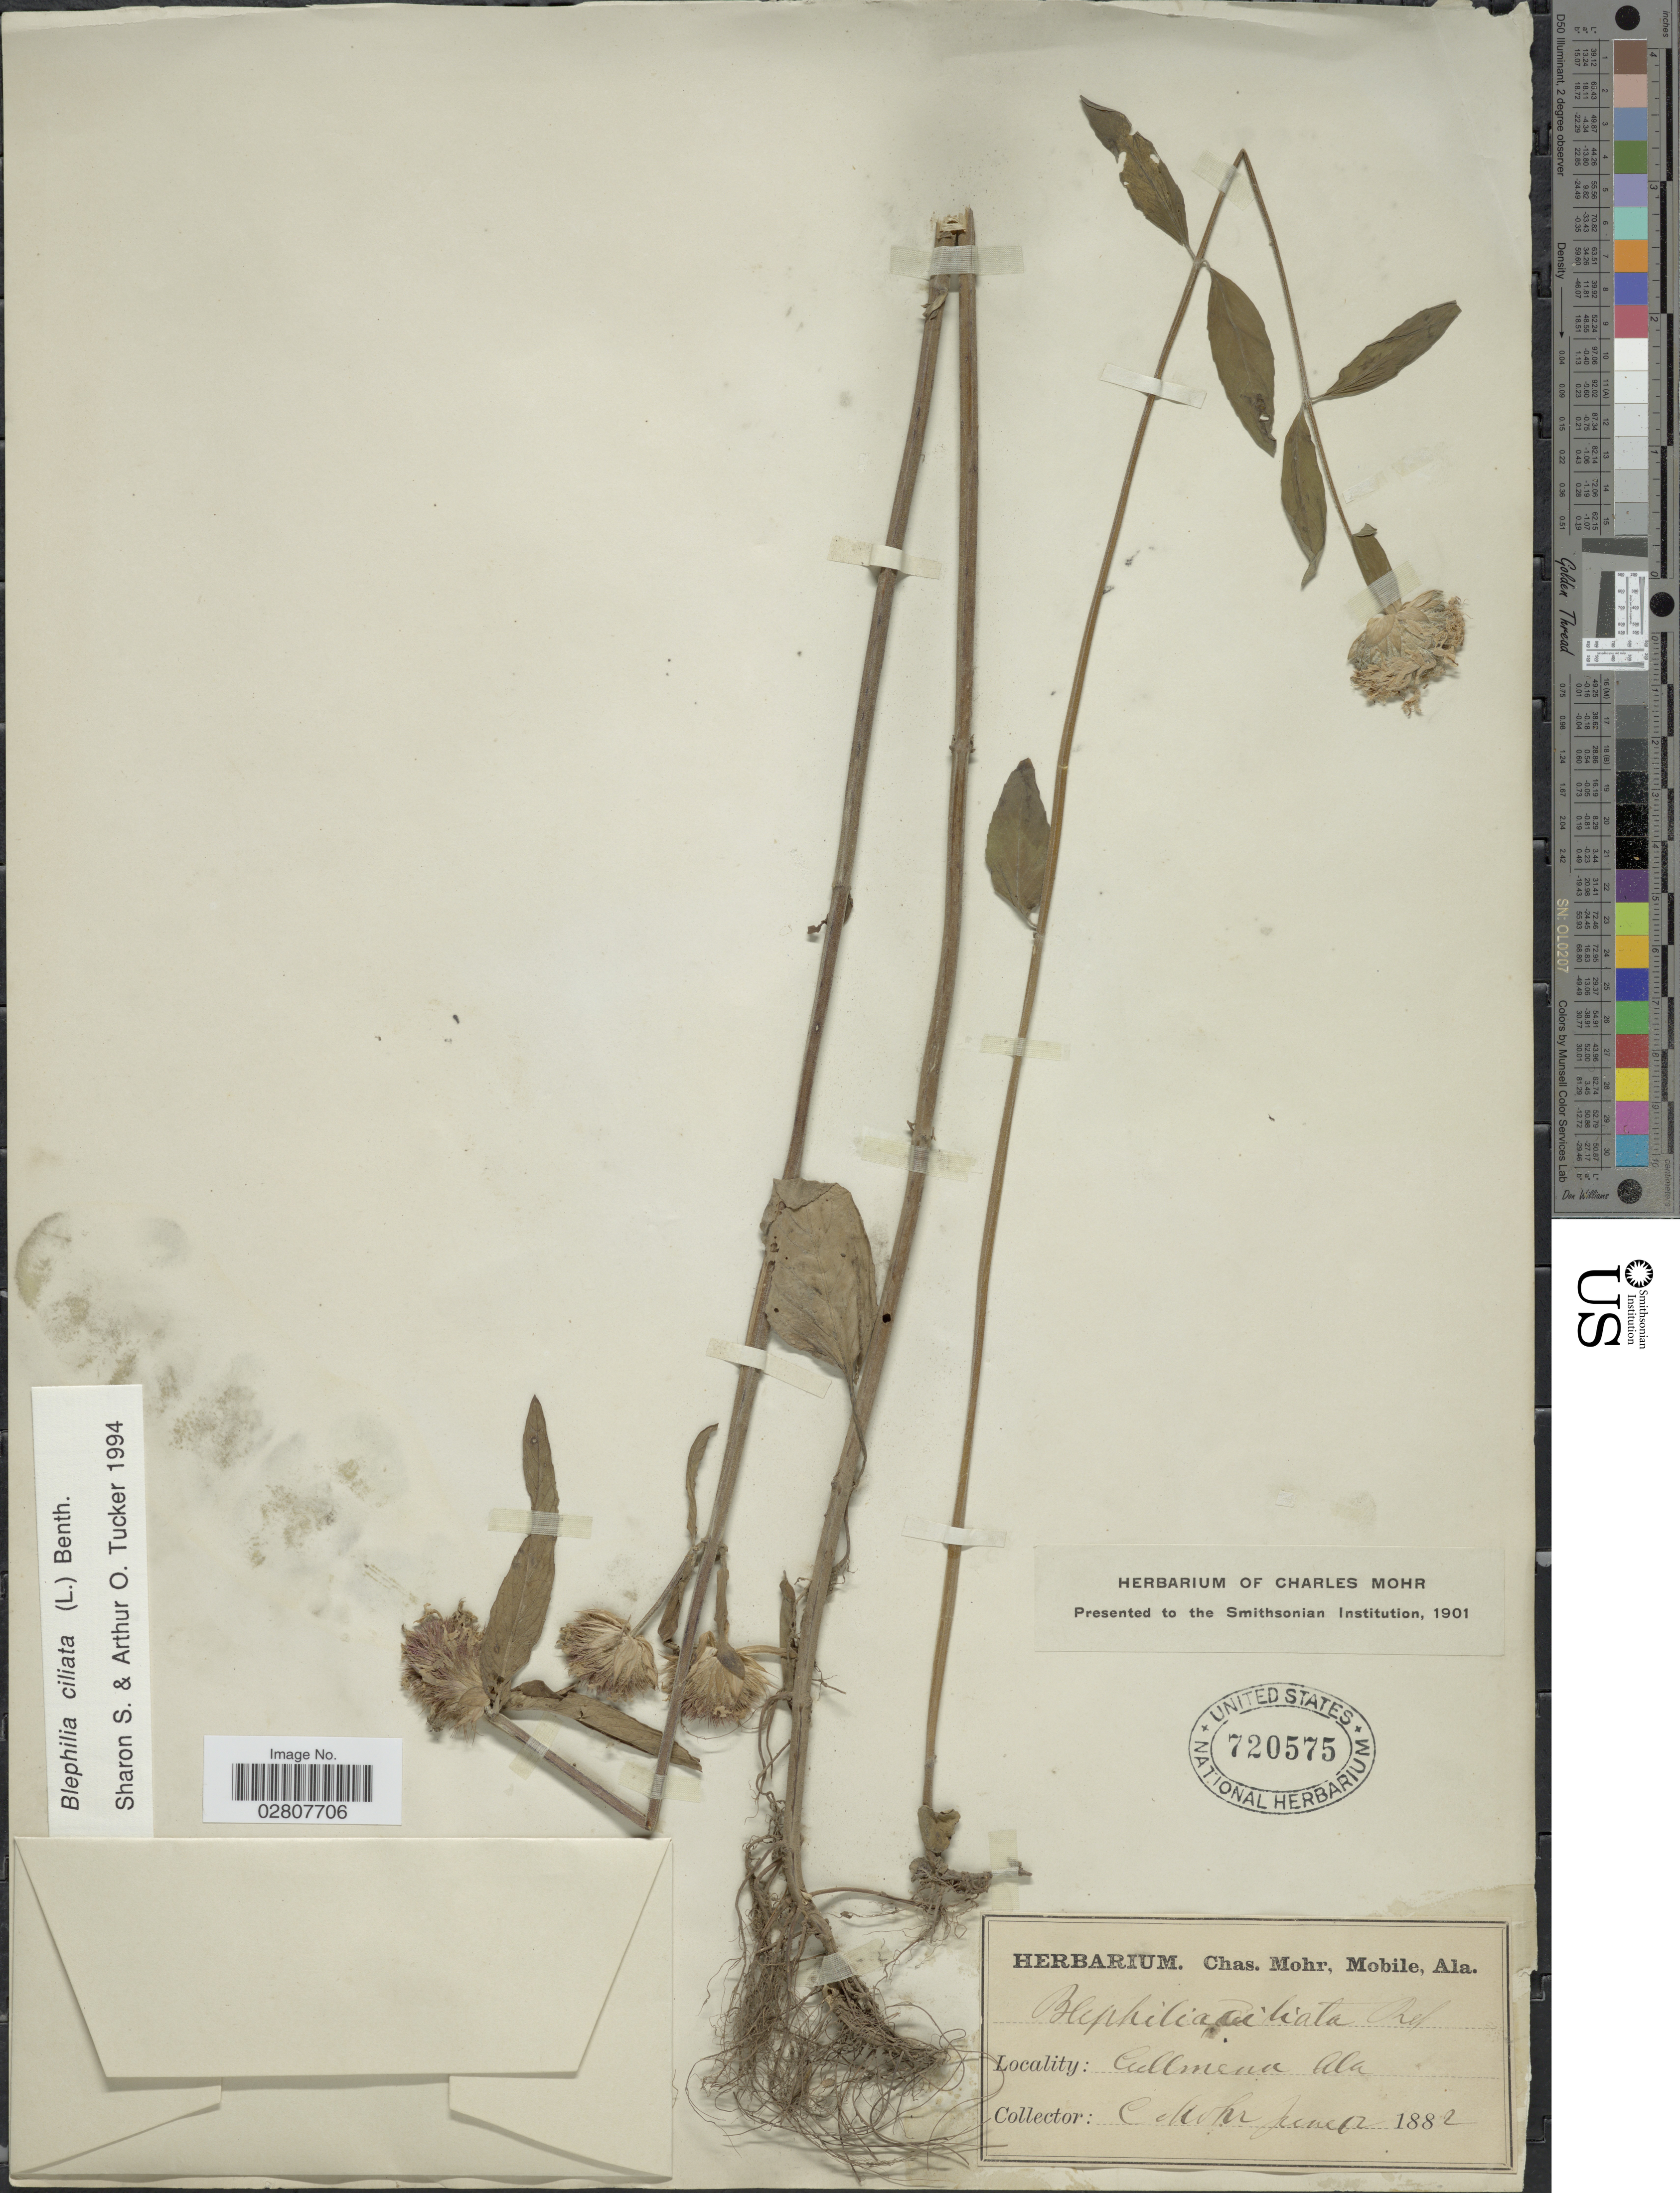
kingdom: Plantae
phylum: Tracheophyta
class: Magnoliopsida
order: Lamiales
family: Lamiaceae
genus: Blephilia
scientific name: Blephilia ciliata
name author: (L.) Raf. ex Benth.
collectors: Mohr, C. T. (herbarium)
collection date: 1882-06-12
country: United States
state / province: Alabama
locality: Cullmann.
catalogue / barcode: US 720575